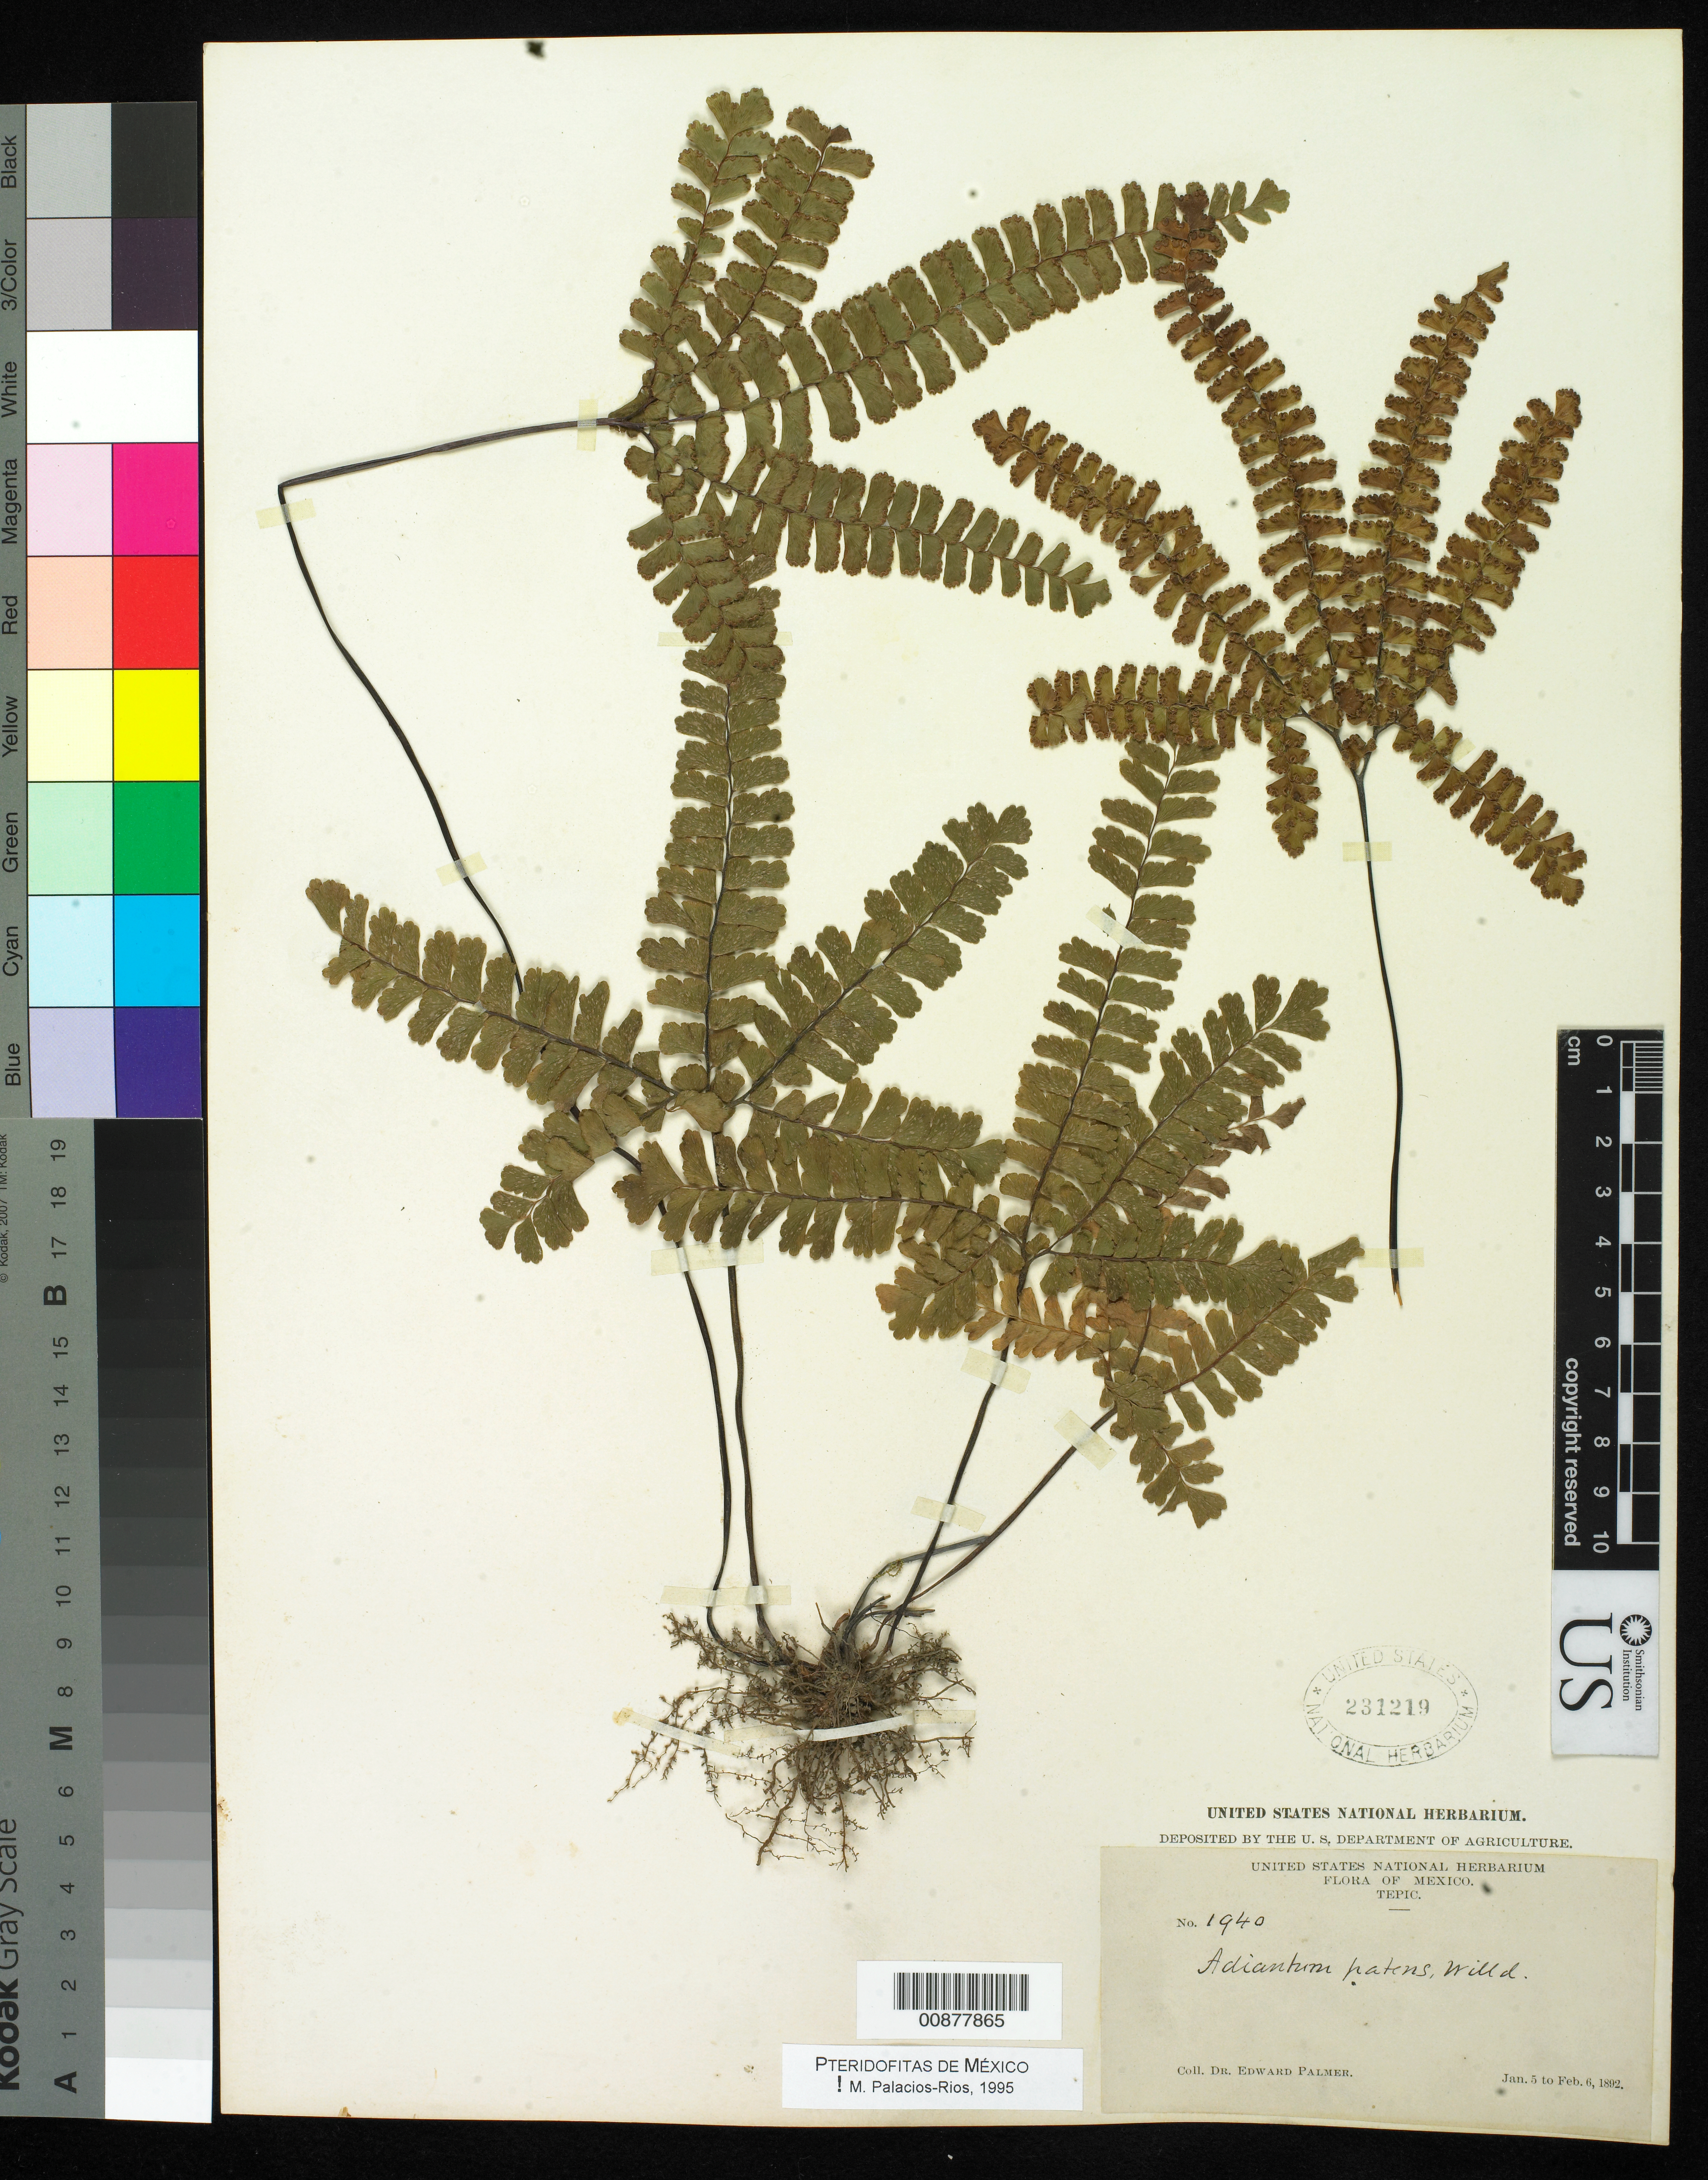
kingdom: Plantae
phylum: Tracheophyta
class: Polypodiopsida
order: Polypodiales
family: Pteridaceae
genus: Adiantum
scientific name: Adiantum patens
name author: Willd.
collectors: E. Palmer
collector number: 1940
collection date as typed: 05 Jan 1892 to 06 Feb 1892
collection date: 1892-01-05/1892-02-06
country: Mexico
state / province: Nayarit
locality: Tepic, Nayarit.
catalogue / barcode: US 231219